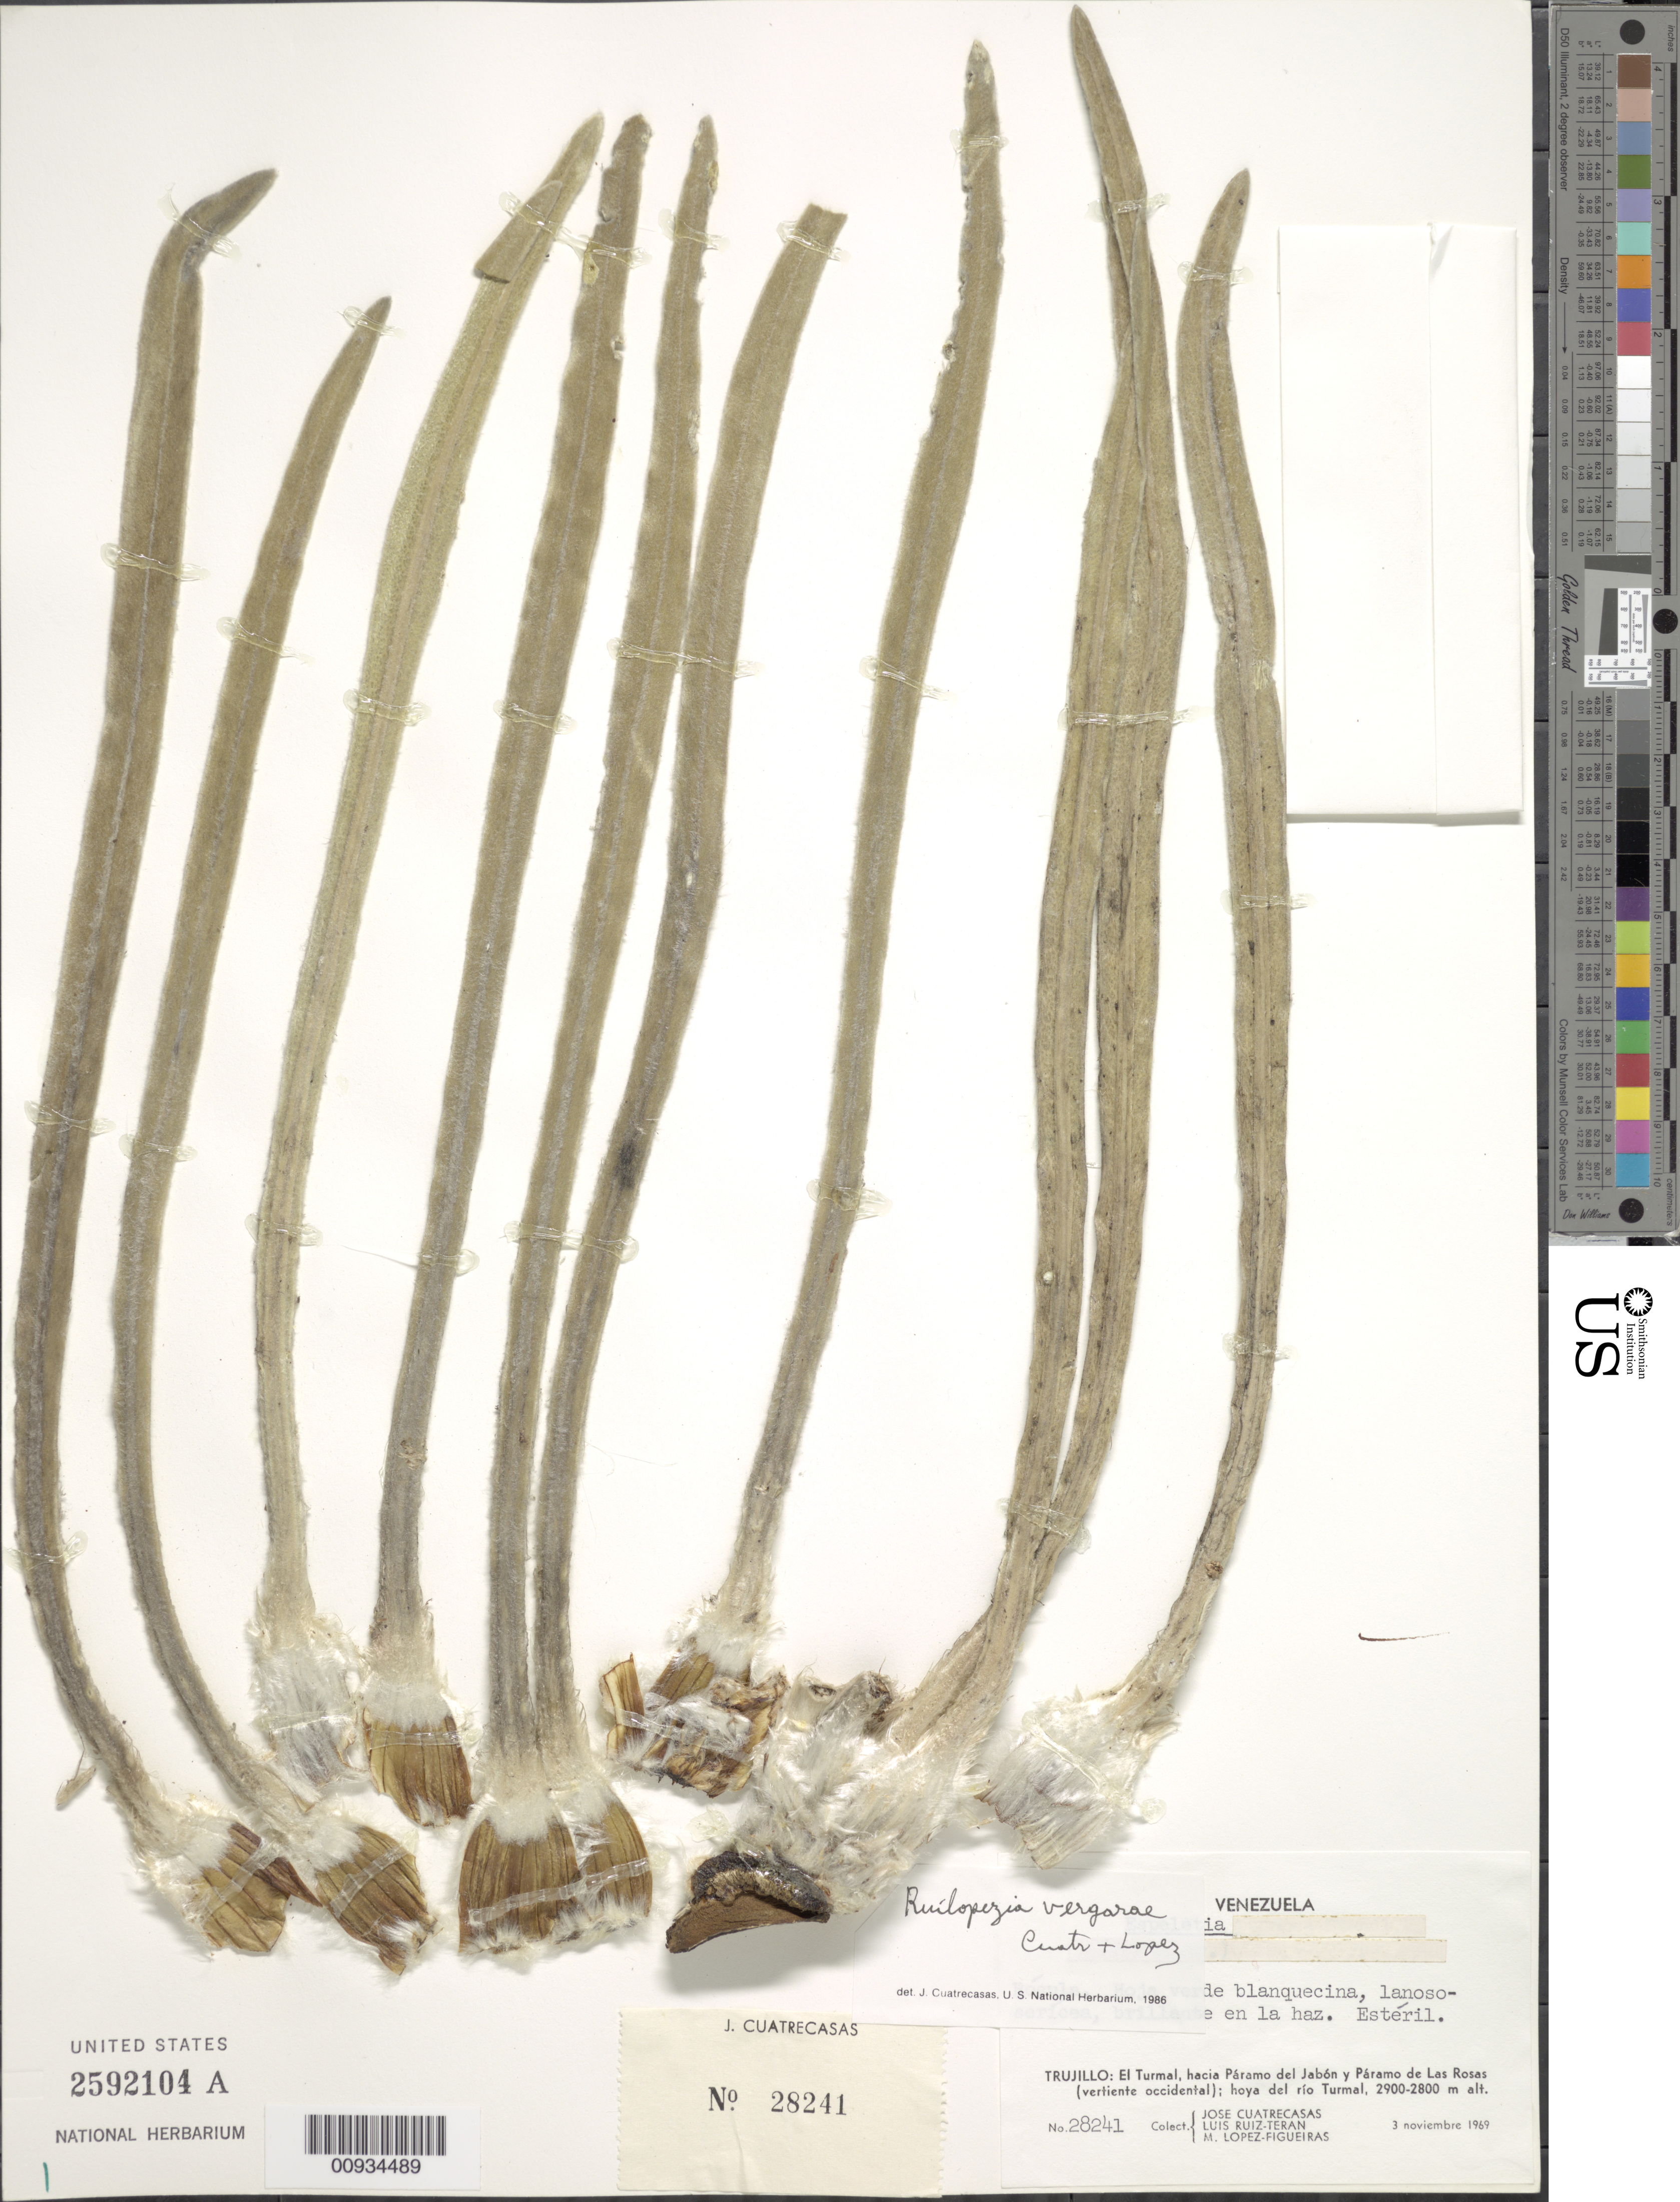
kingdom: Plantae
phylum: Tracheophyta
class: Magnoliopsida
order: Asterales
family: Asteraceae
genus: Ruilopezia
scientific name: Ruilopezia vergarae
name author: Cuatrec. & López Fig.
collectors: J. Cuatrecasas, L. Teran & M. López Figueiras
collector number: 28241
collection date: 1969-11-03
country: Venezuela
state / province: Trujillo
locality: El Turmal, hacia Paramo del Jabon y Paramo de Las Rosas (vertiente occidental), hoya del Rio Turmal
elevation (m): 2800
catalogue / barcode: US 2592104A